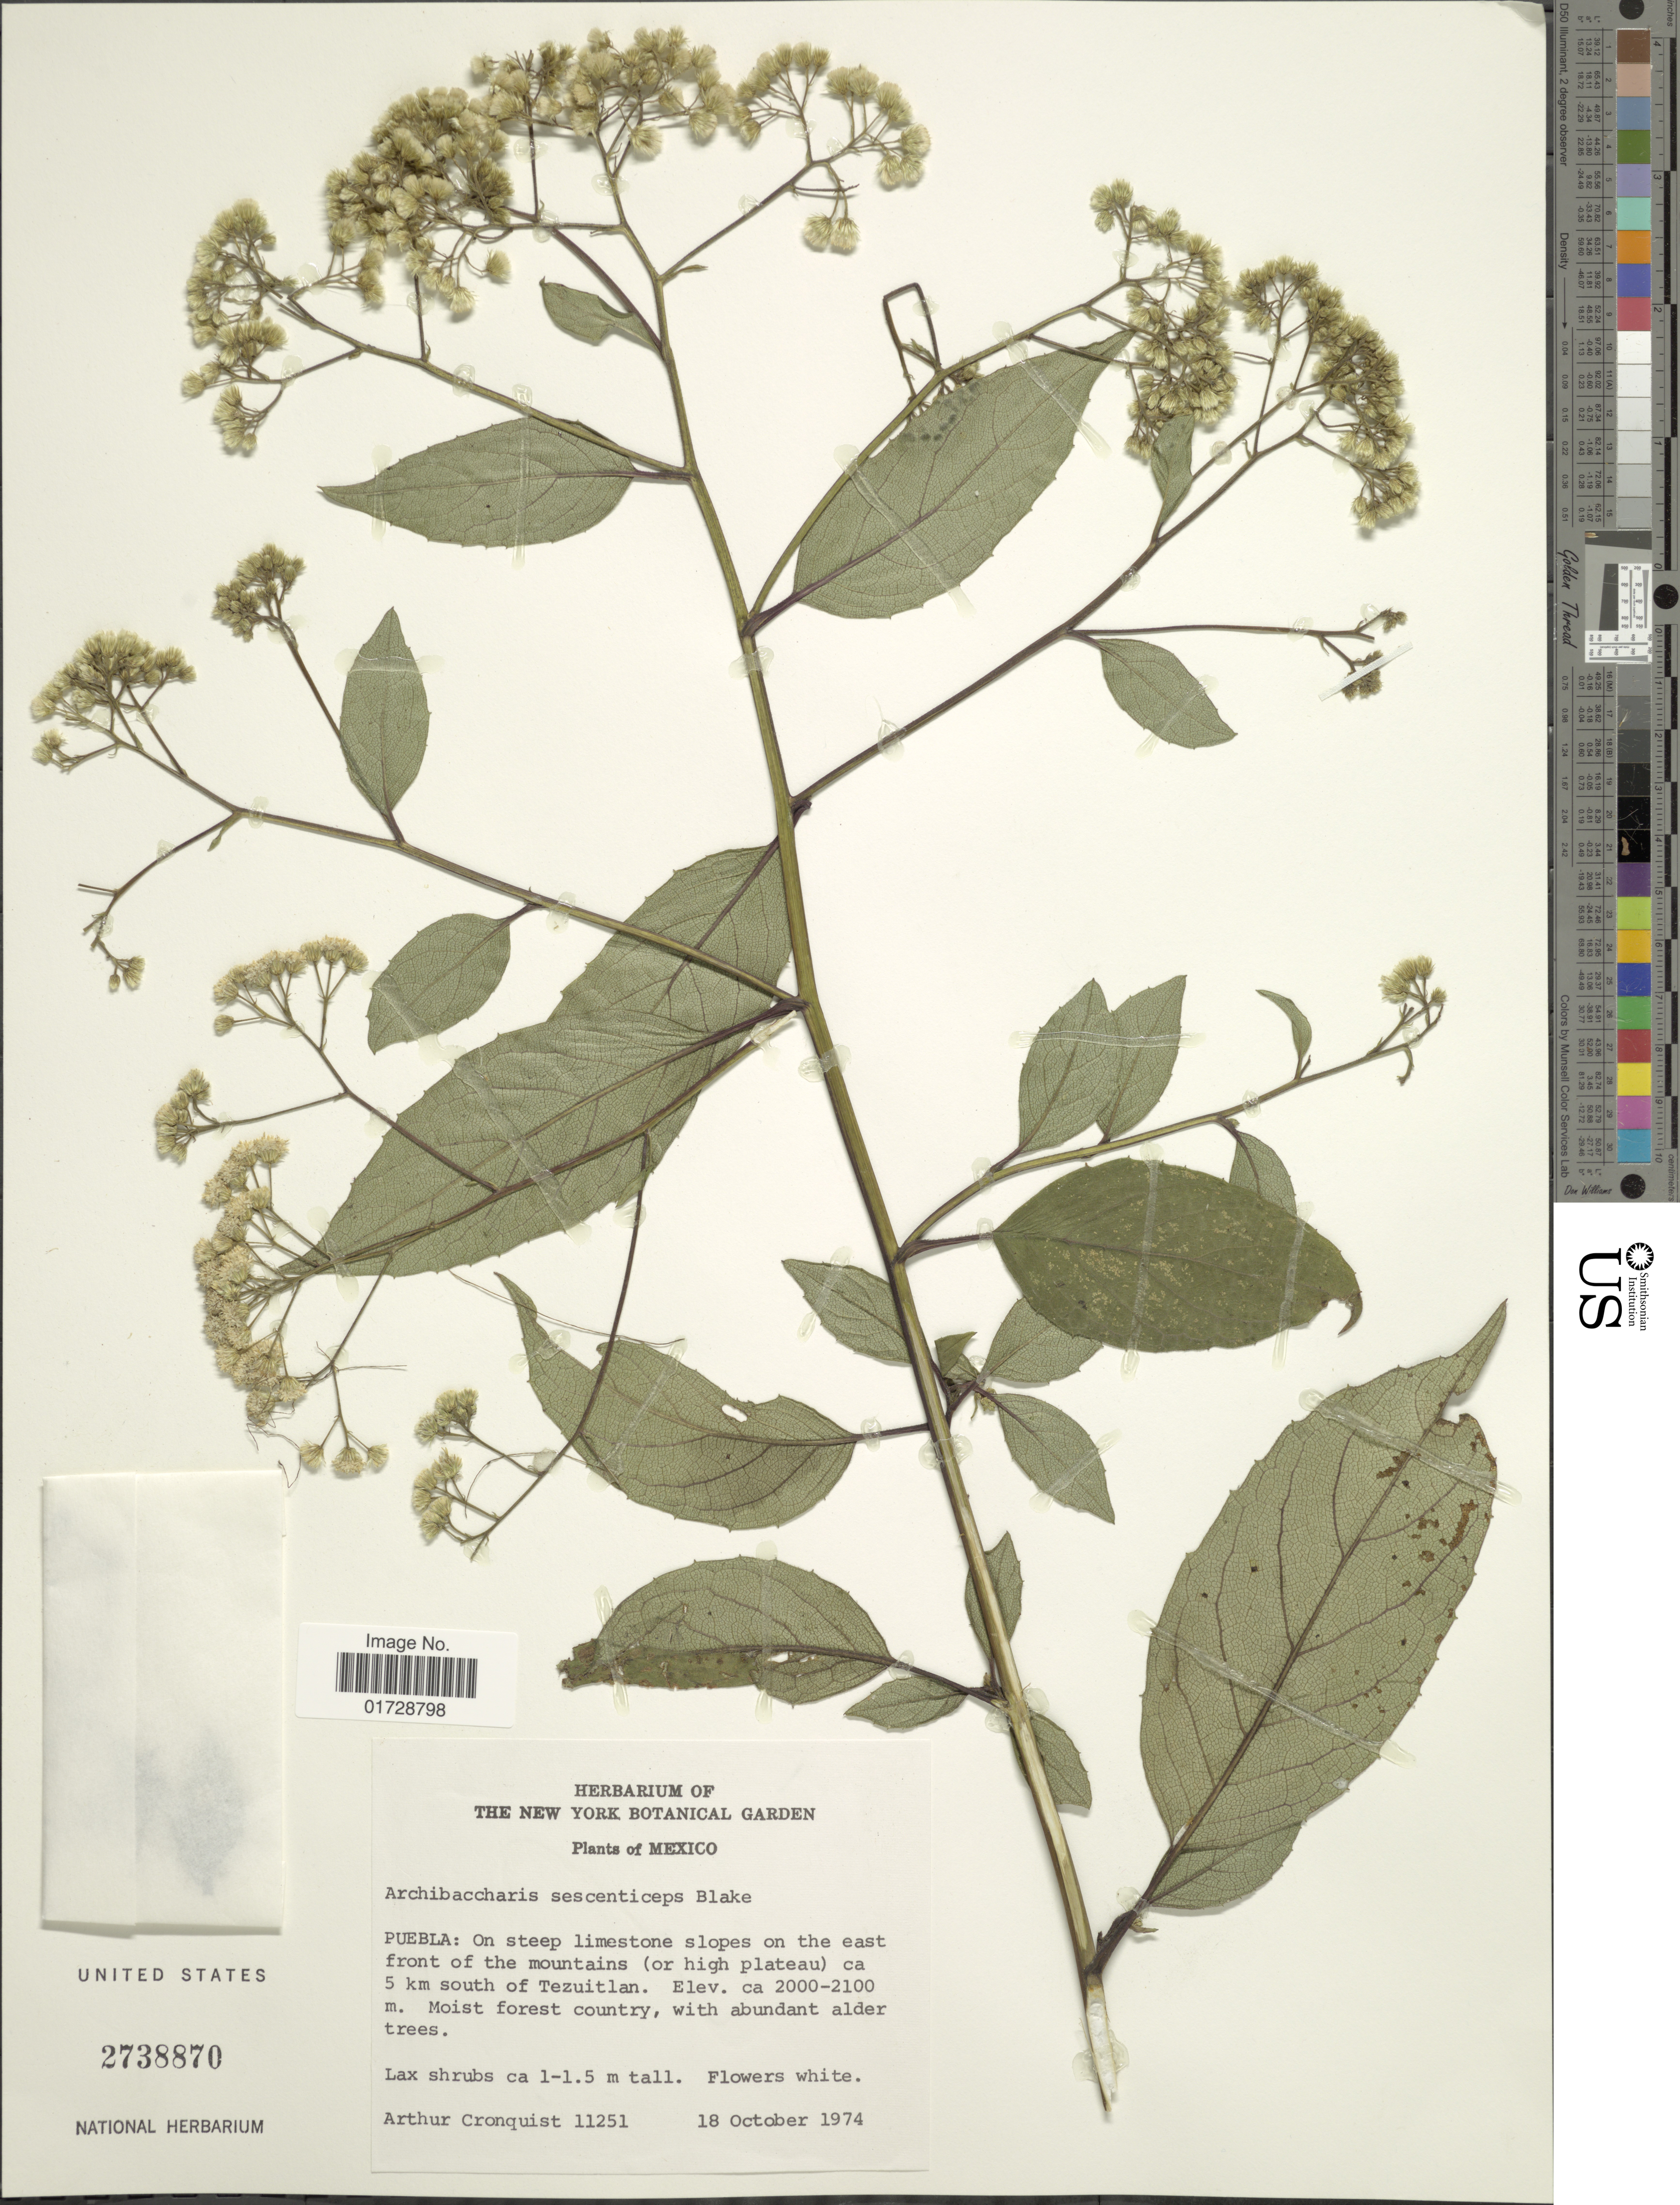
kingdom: Plantae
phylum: Tracheophyta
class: Magnoliopsida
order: Asterales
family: Asteraceae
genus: Archibaccharis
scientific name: Archibaccharis sescenticeps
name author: (S.F. Blake) S.F. Blake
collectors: A. J. Cronquist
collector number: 11251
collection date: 1974-10-18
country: Mexico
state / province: Puebla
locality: East front of the mountains (or high plateau) ca 5 km south of Tezuitlan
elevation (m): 2000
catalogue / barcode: US 2738870